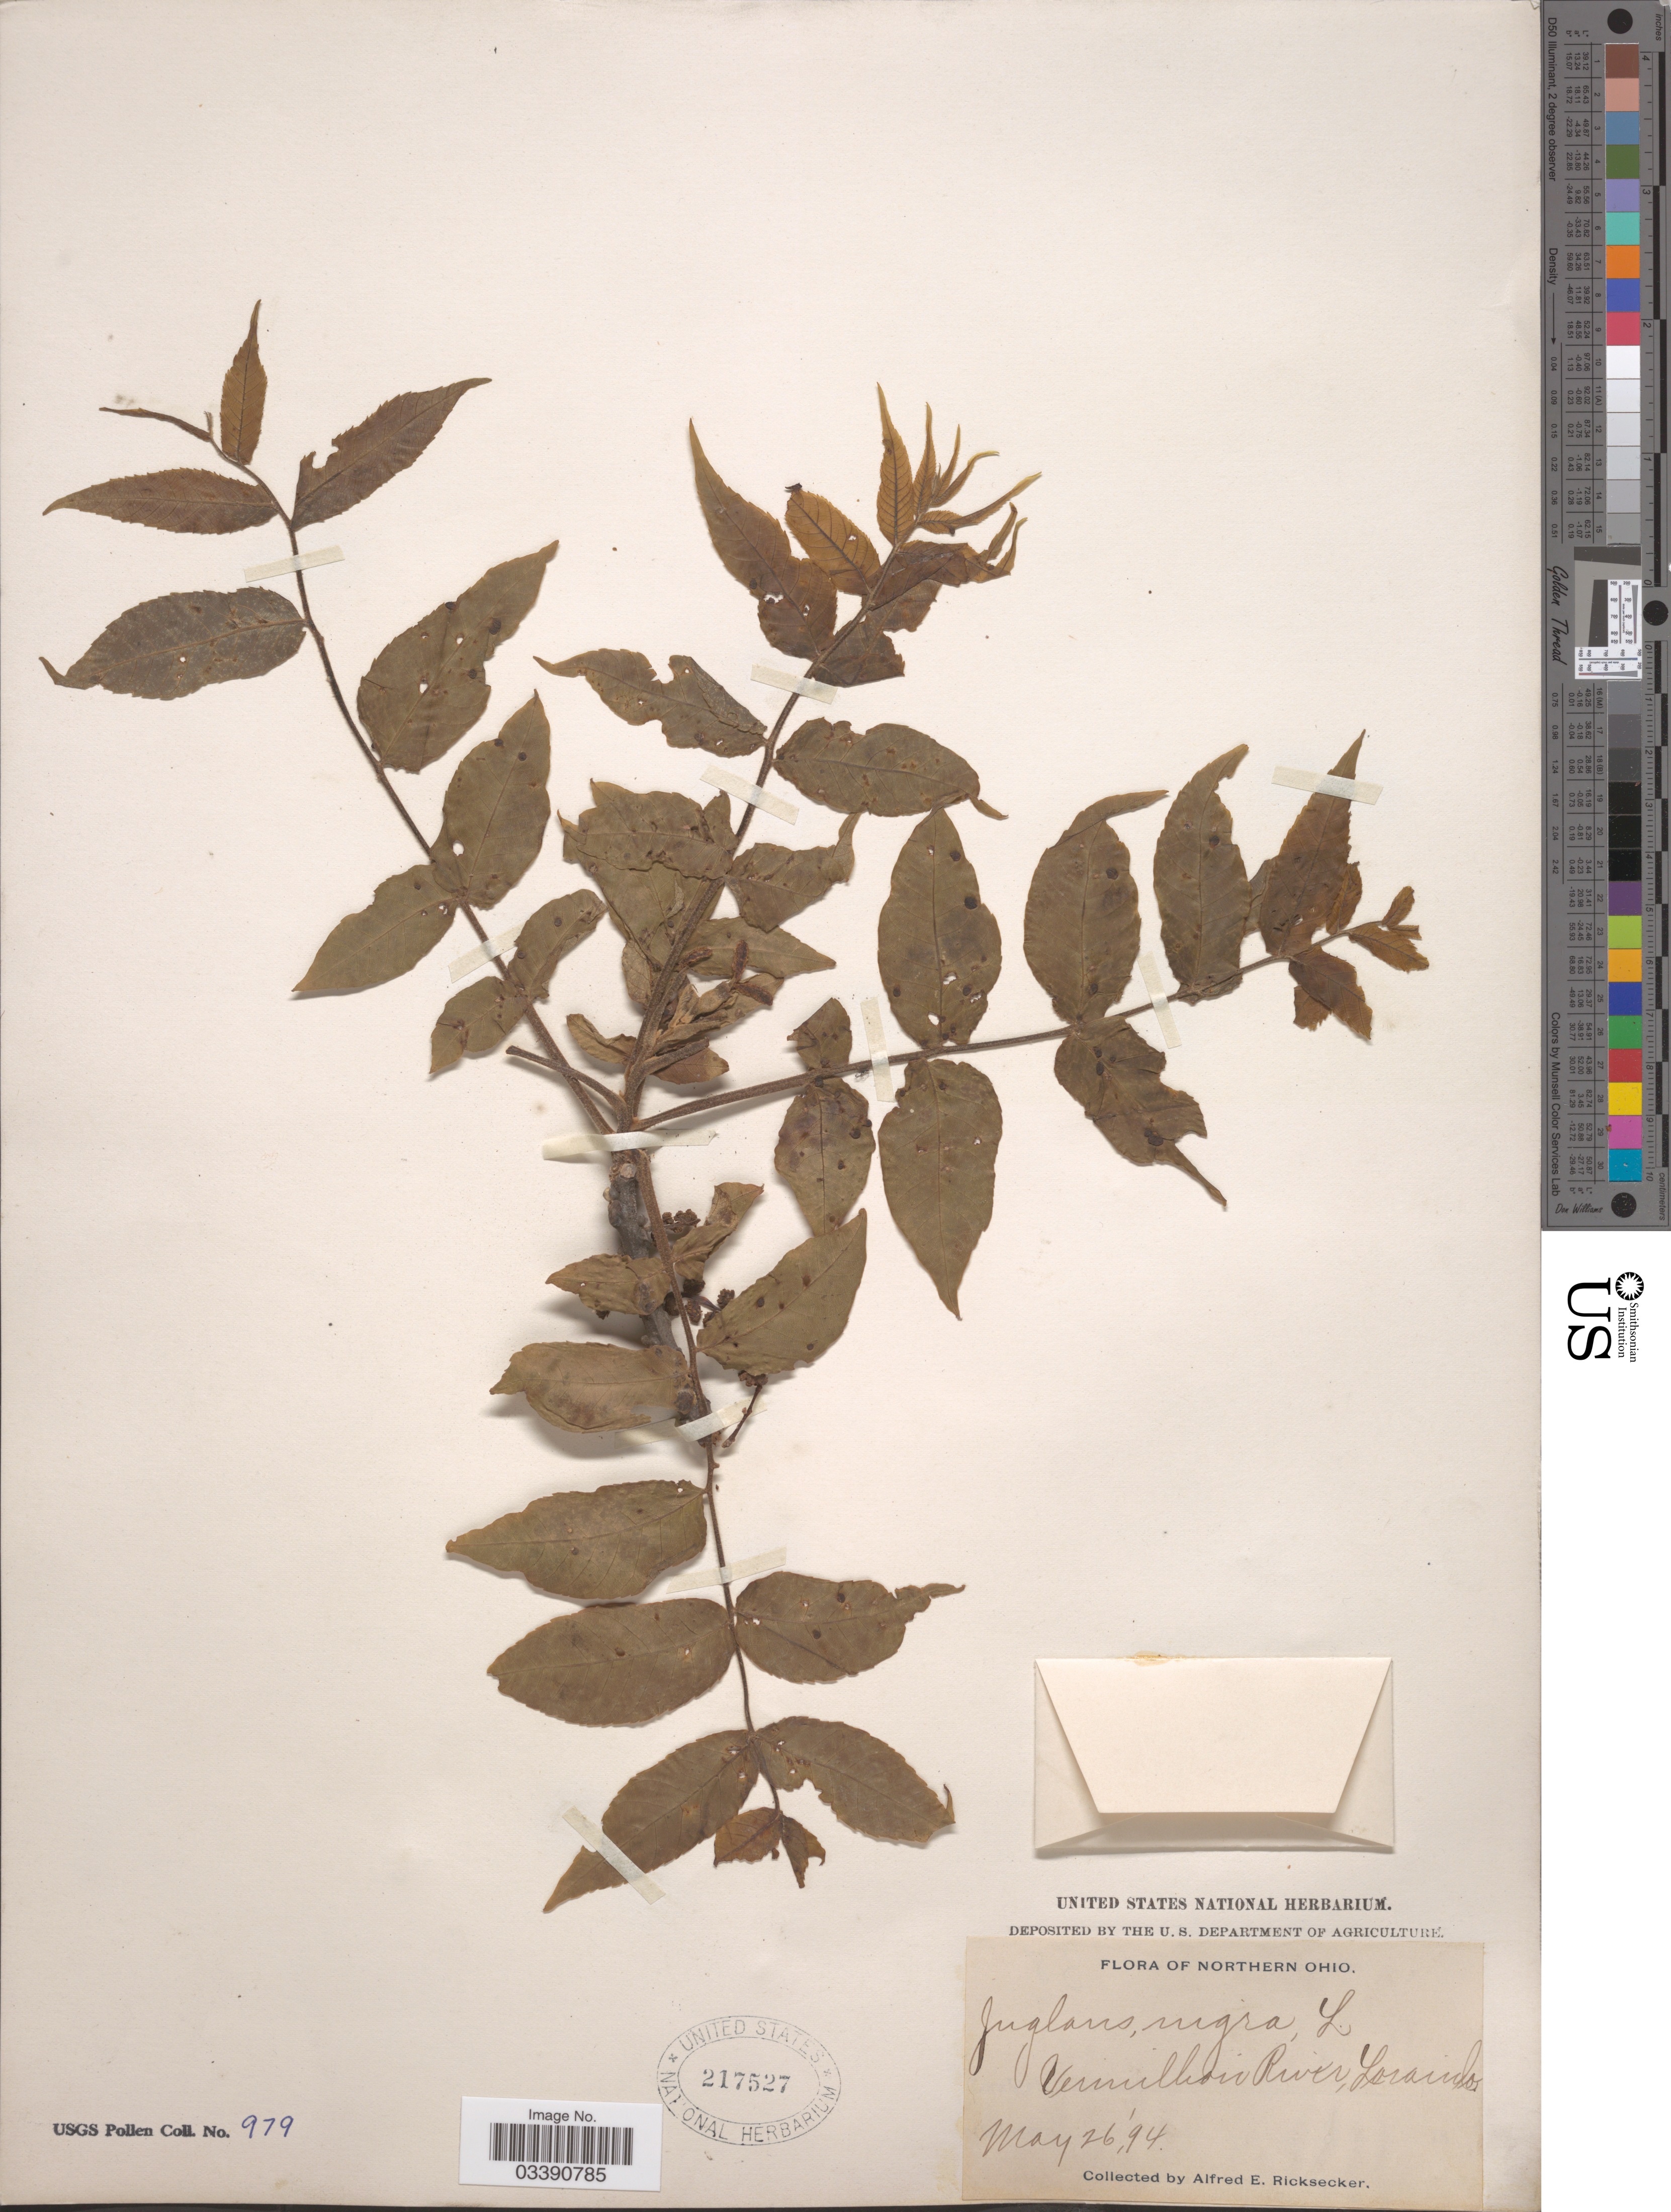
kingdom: Plantae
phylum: Tracheophyta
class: Magnoliopsida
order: Fagales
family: Juglandaceae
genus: Juglans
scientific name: Juglans nigra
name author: L.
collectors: A. E. Ricksecker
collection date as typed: Transcribed d/m/y: 26/5/94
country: United States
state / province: Ohio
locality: Northern Ohio. Vermillion River, Lorain Co.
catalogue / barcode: US 217527